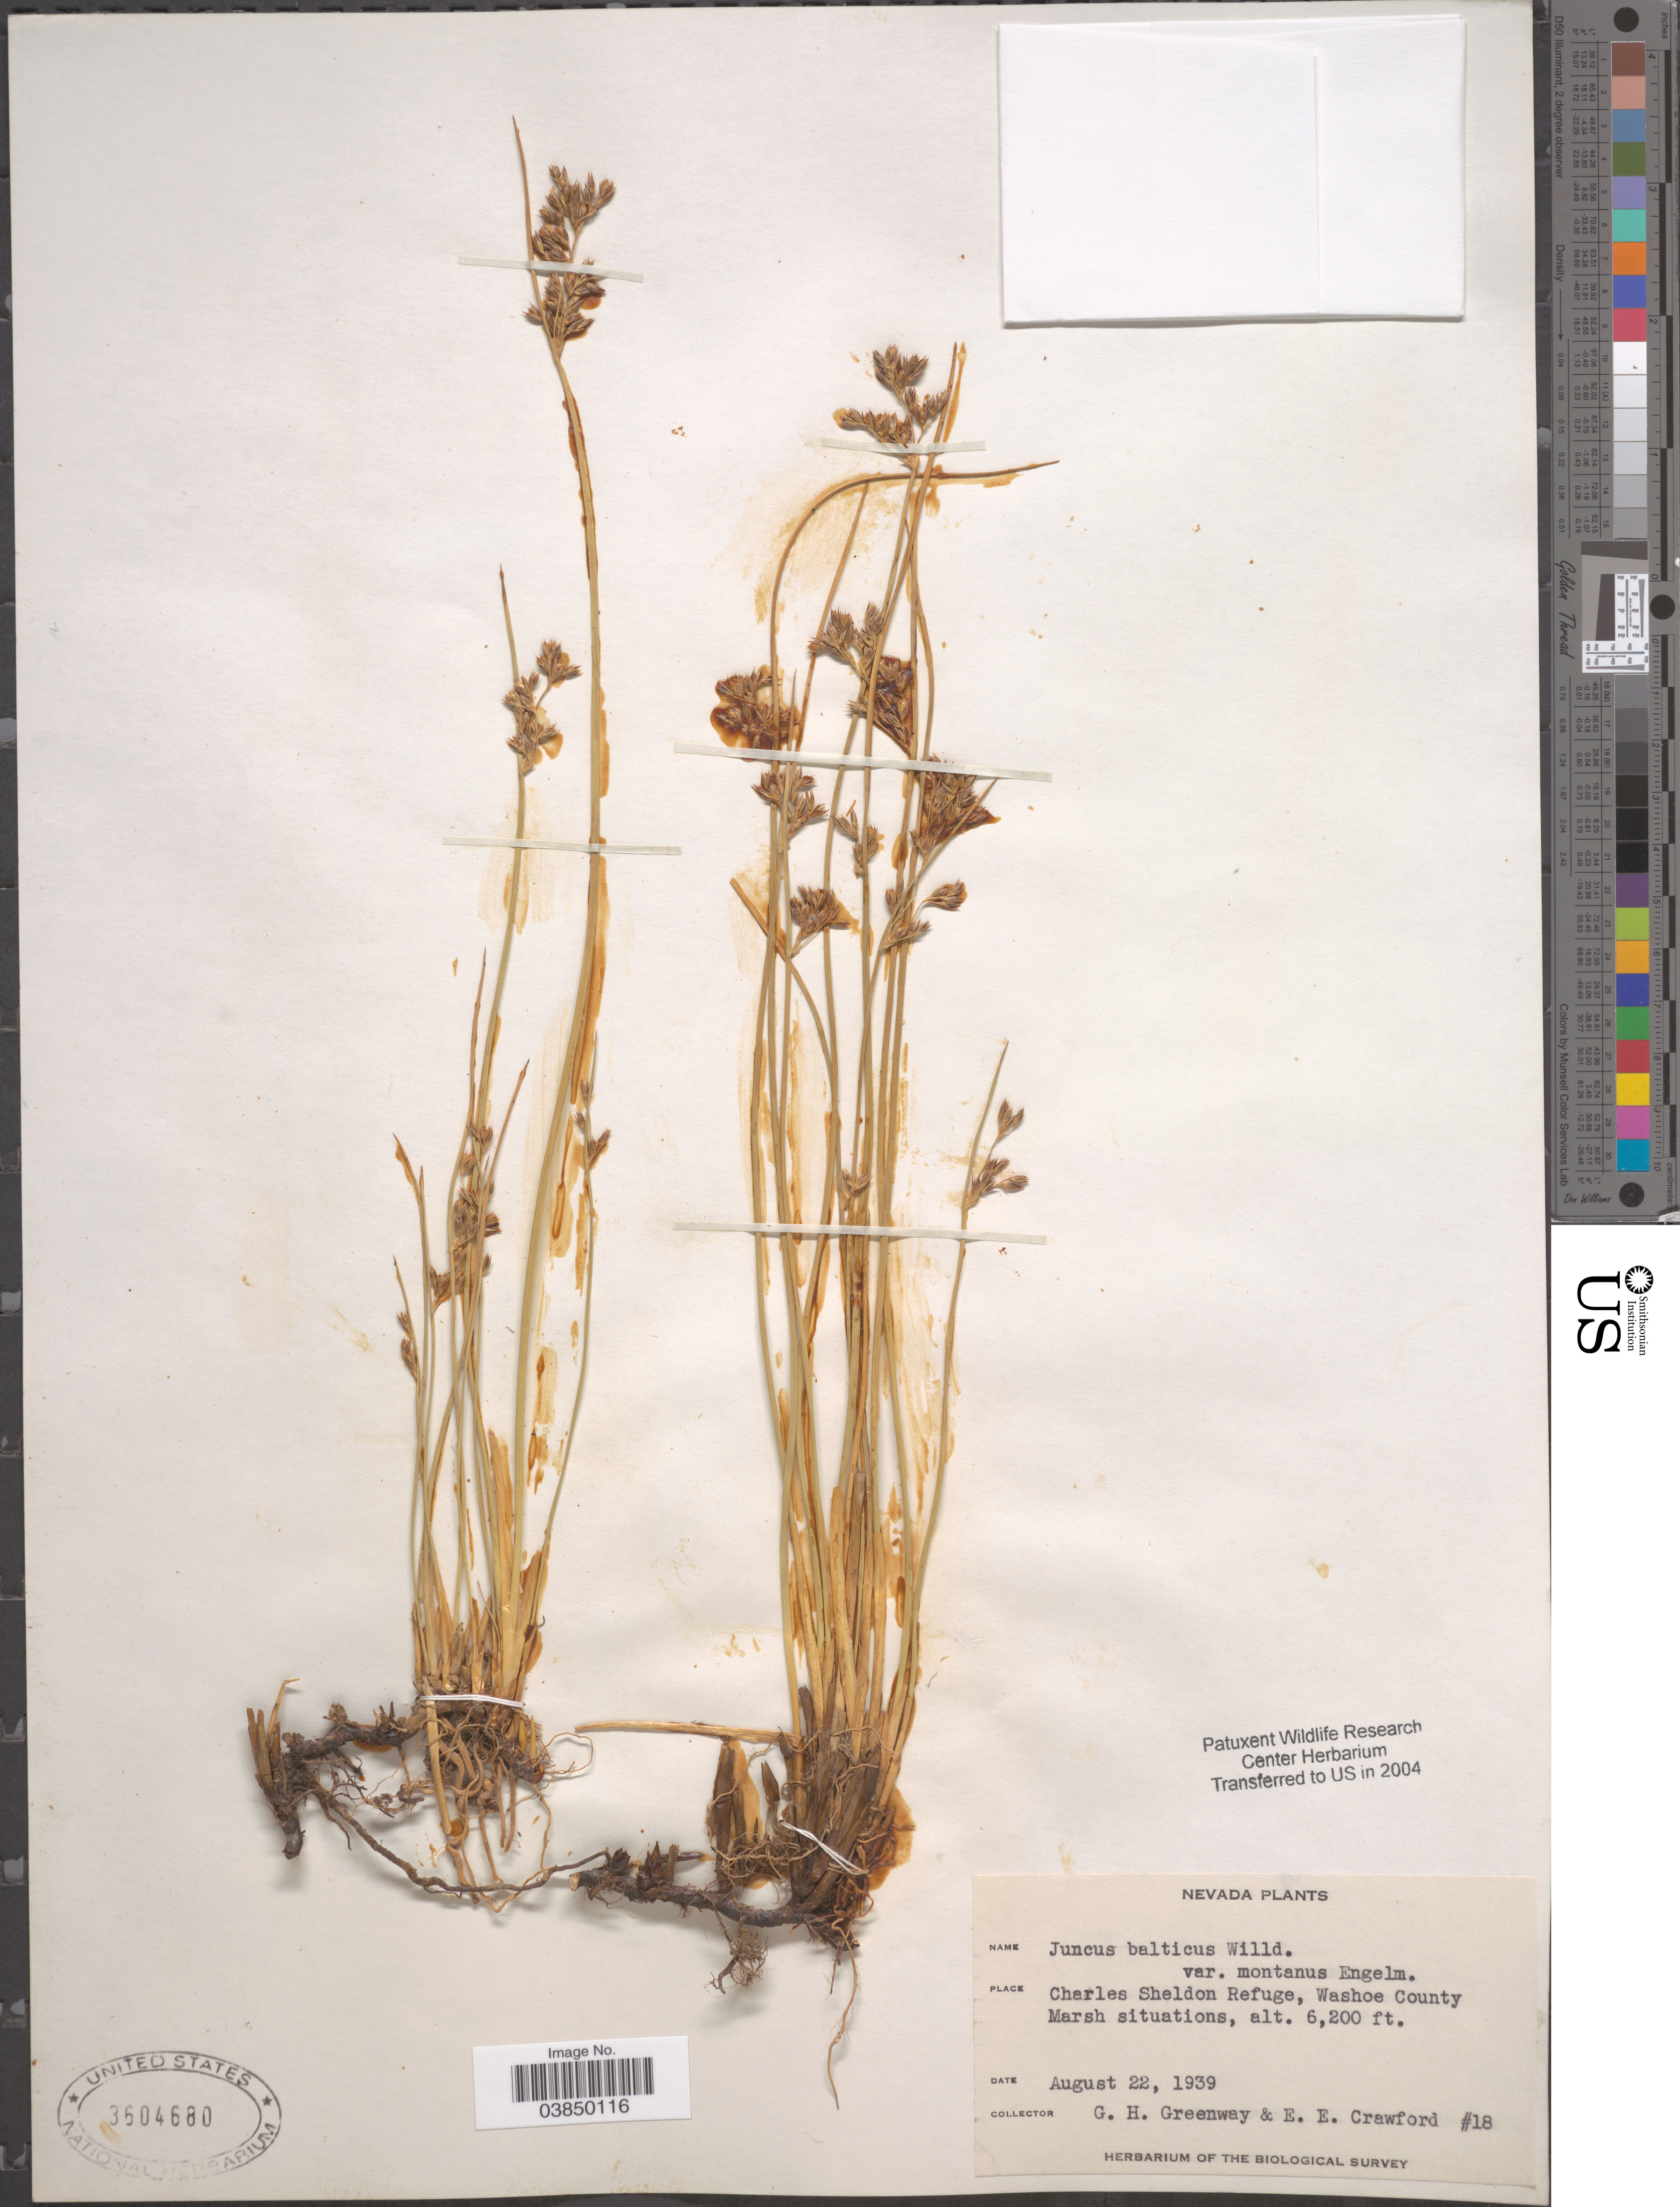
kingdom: Plantae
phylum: Tracheophyta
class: Liliopsida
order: Poales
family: Juncaceae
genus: Juncus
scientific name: Juncus balticus var. montanus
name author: Engelm.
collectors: G. Greenway & E. Crawford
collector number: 18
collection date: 1939-08-22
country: United States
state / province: Nevada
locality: Charles Sheldon Refuge, Washoe County.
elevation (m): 1890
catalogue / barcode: US 3604680